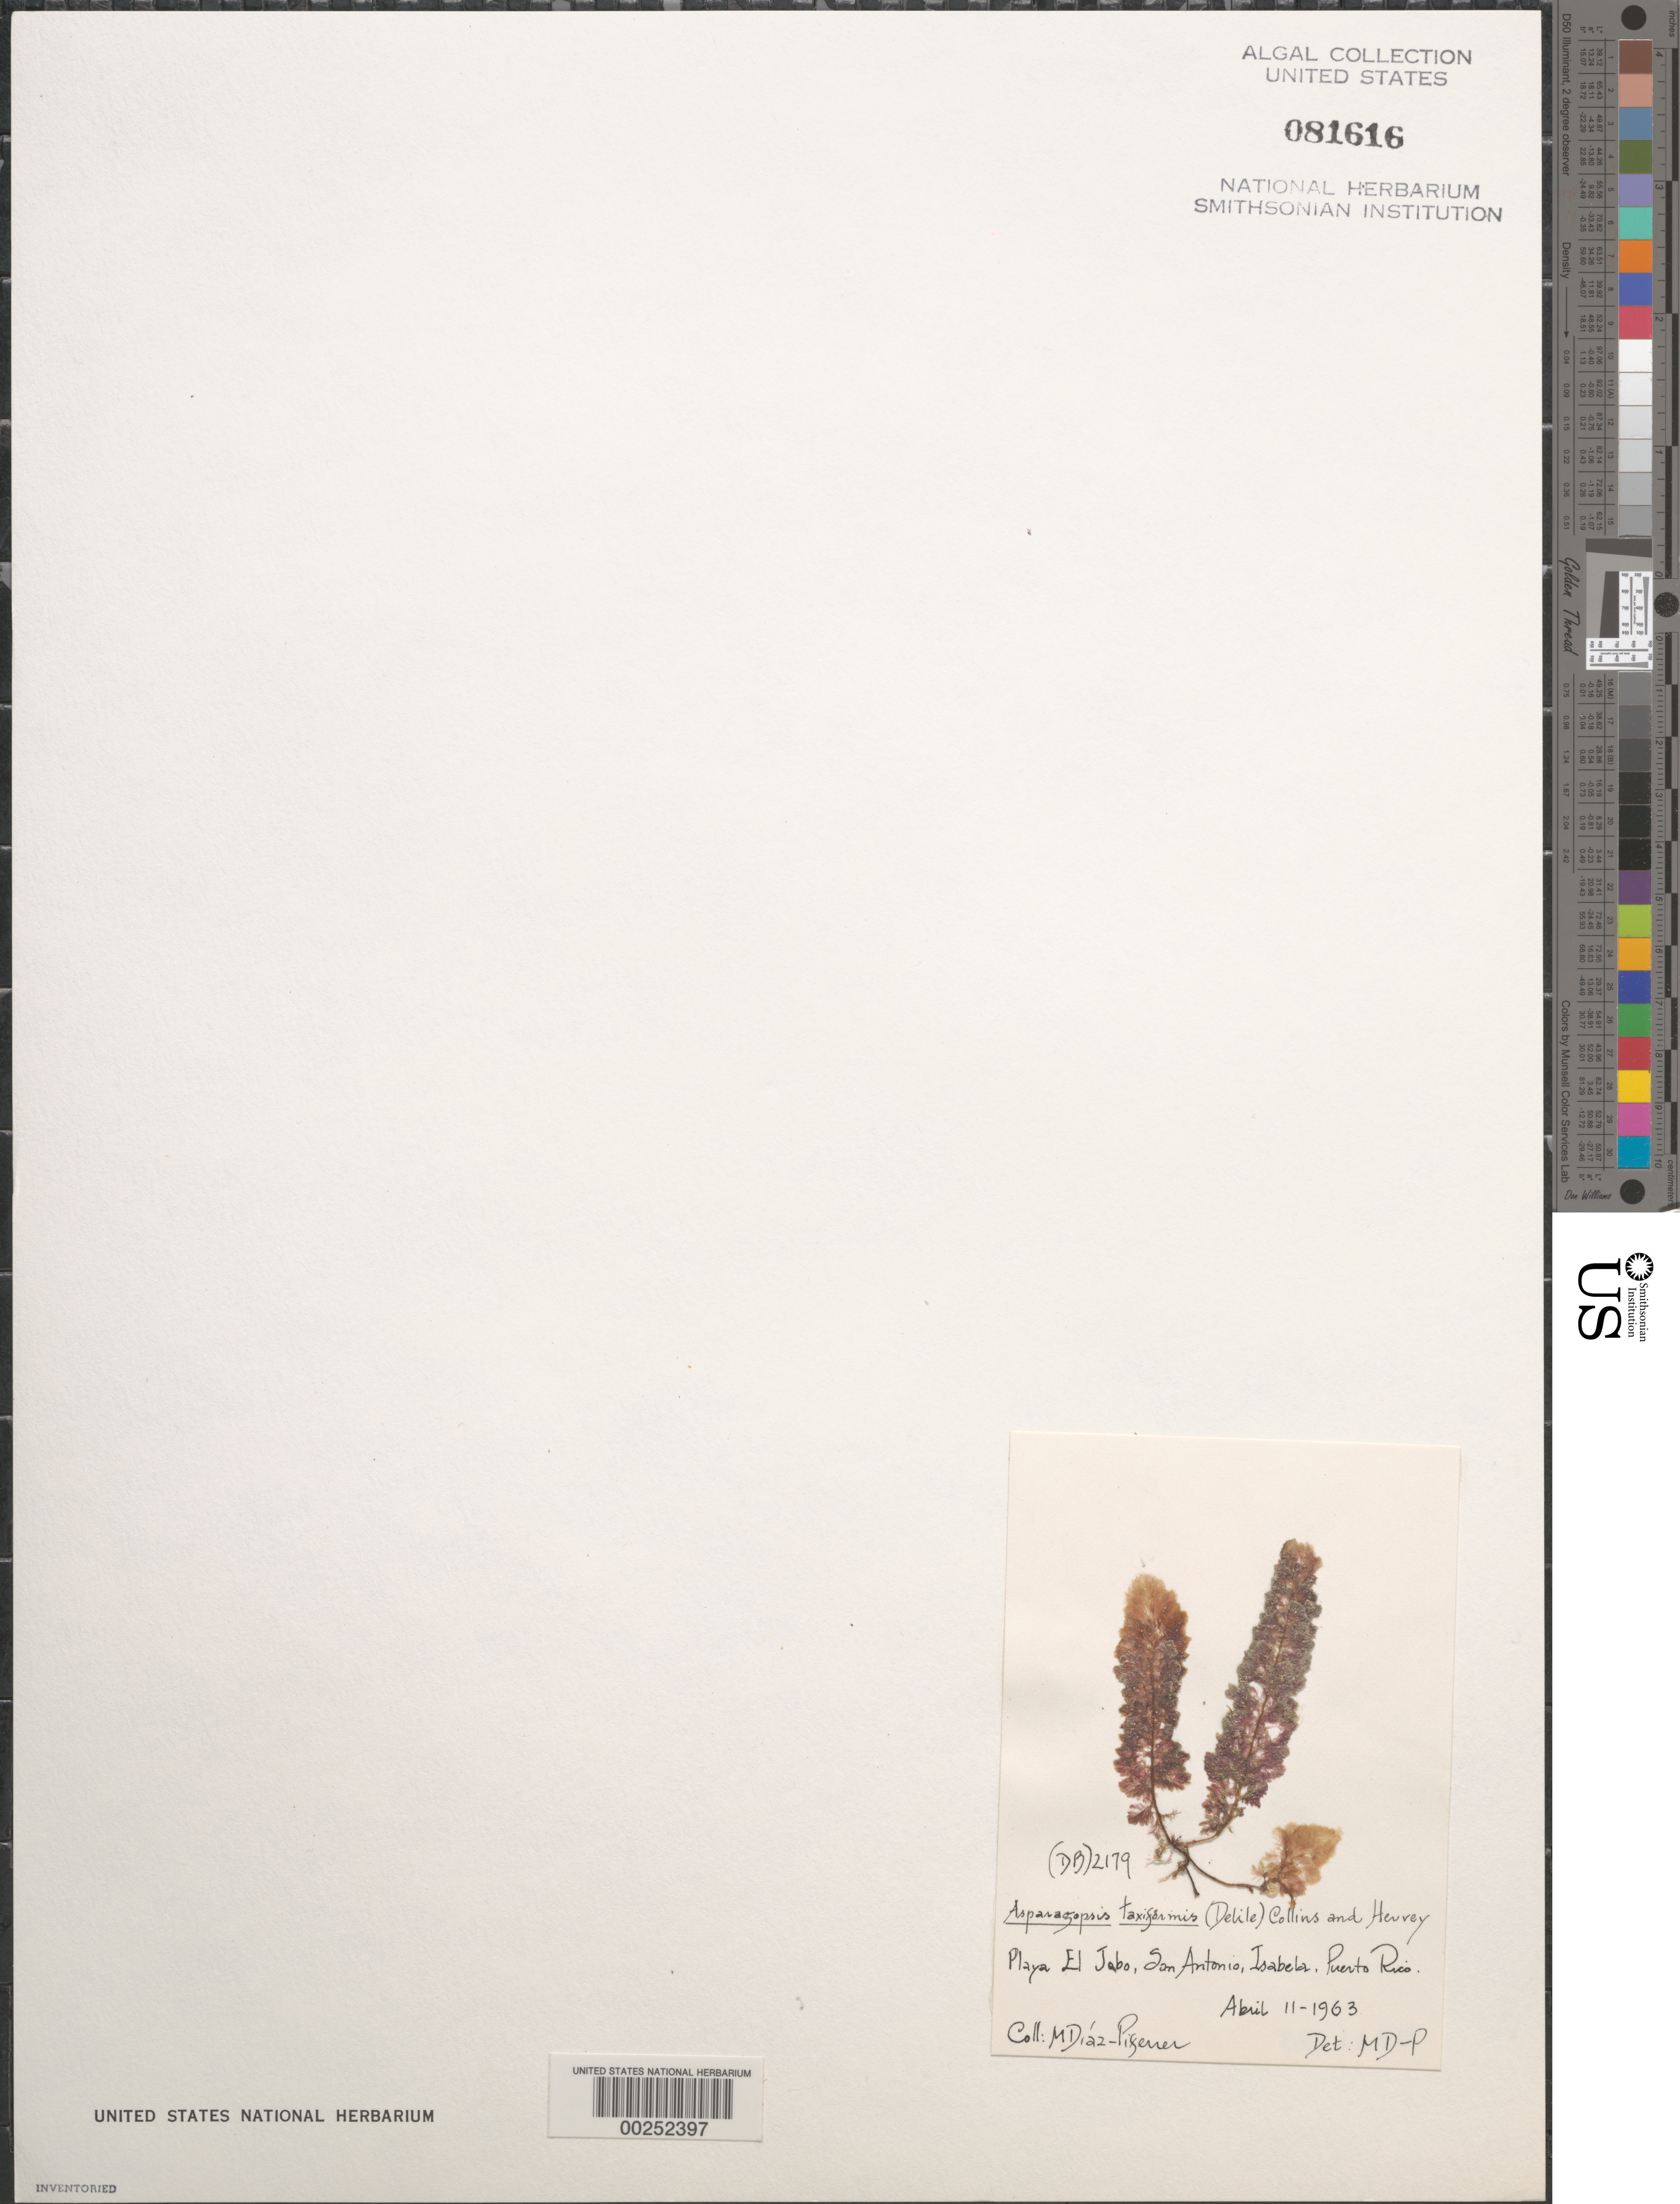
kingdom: Plantae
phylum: Rhodophyta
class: Florideophyceae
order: Bonnemaisoniales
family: Bonnemaisoniaceae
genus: Asparagopsis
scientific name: Asparagopsis taxiformis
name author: (Delile) Trevis.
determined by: Diaz-Piferrer, M.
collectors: M. Diaz-Piferrer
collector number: Db-2179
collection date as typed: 11 Apr 1963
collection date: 1963-04-11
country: Puerto Rico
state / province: Isabela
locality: Playa El Jobo, San Antonio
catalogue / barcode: US 81616